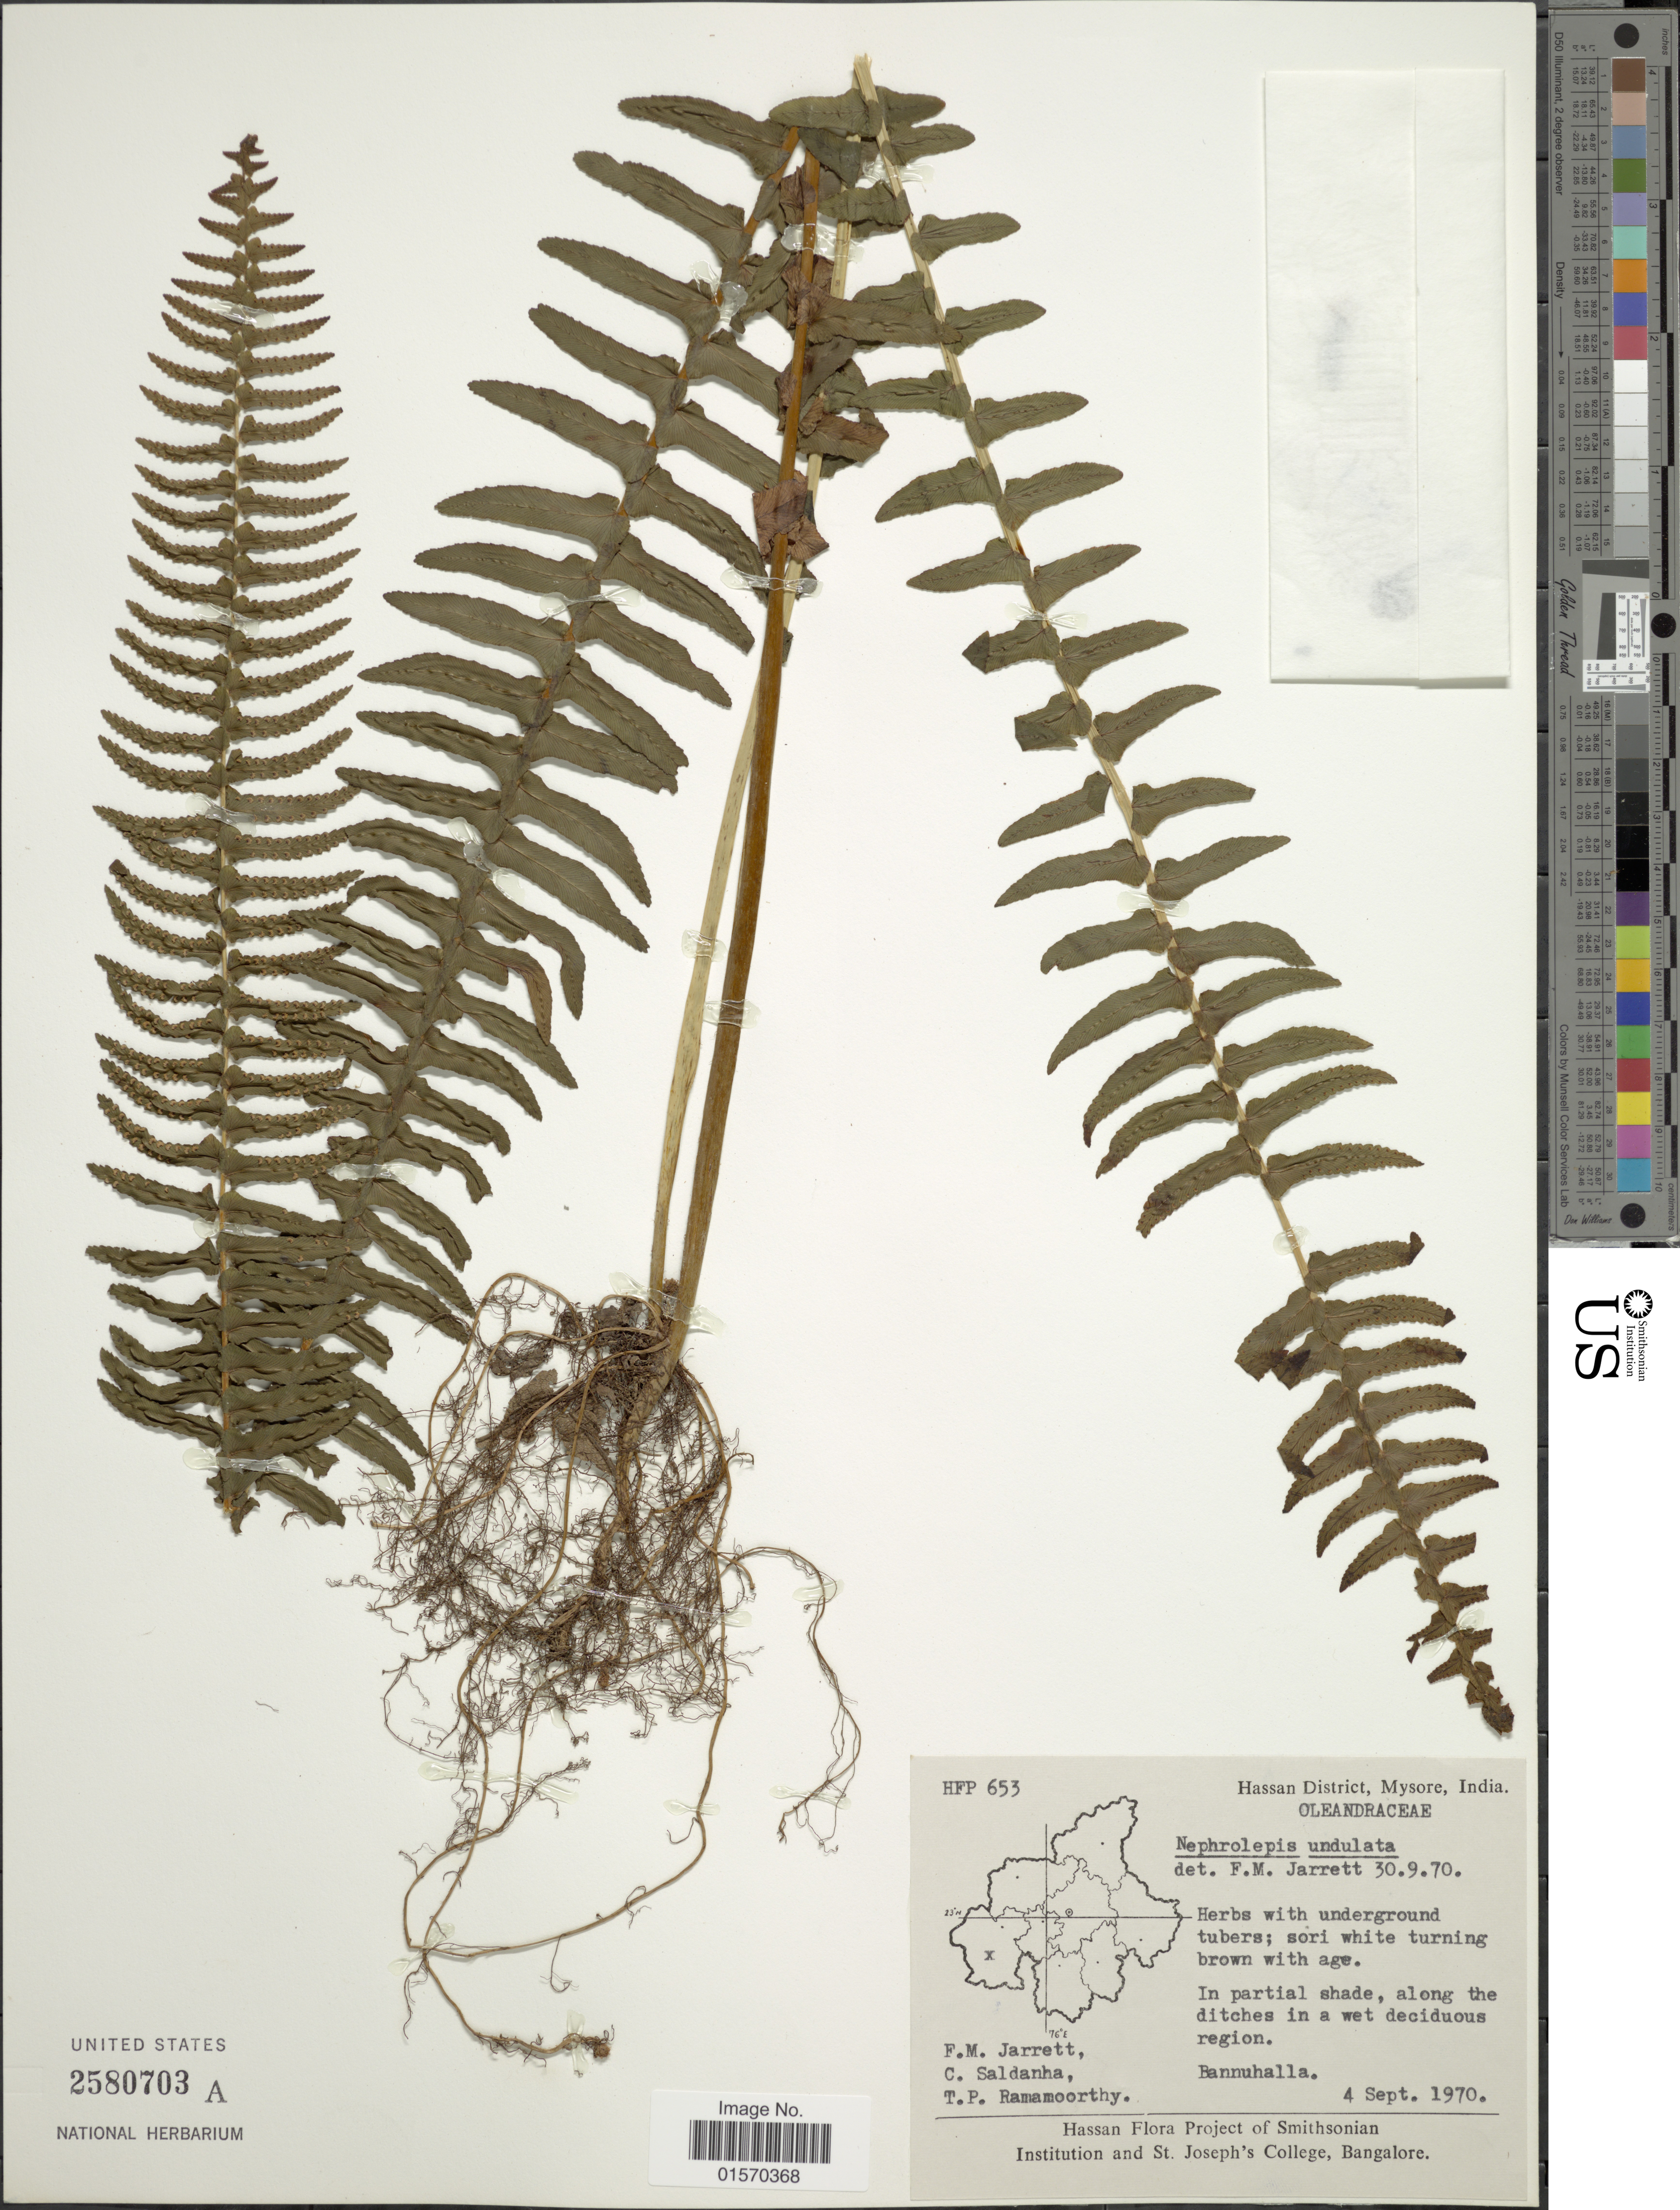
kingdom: Plantae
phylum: Tracheophyta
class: Polypodiopsida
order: Polypodiales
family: Nephrolepidaceae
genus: Nephrolepis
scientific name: Nephrolepis undulata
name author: J. Sm.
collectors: F. M. Jarrett, C. Saldanha & T. P. Ramamoorthy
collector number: HFP 653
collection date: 1970-09-04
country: India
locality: Hassan District, Mysore. Bannuhalla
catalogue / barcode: US 2580703A